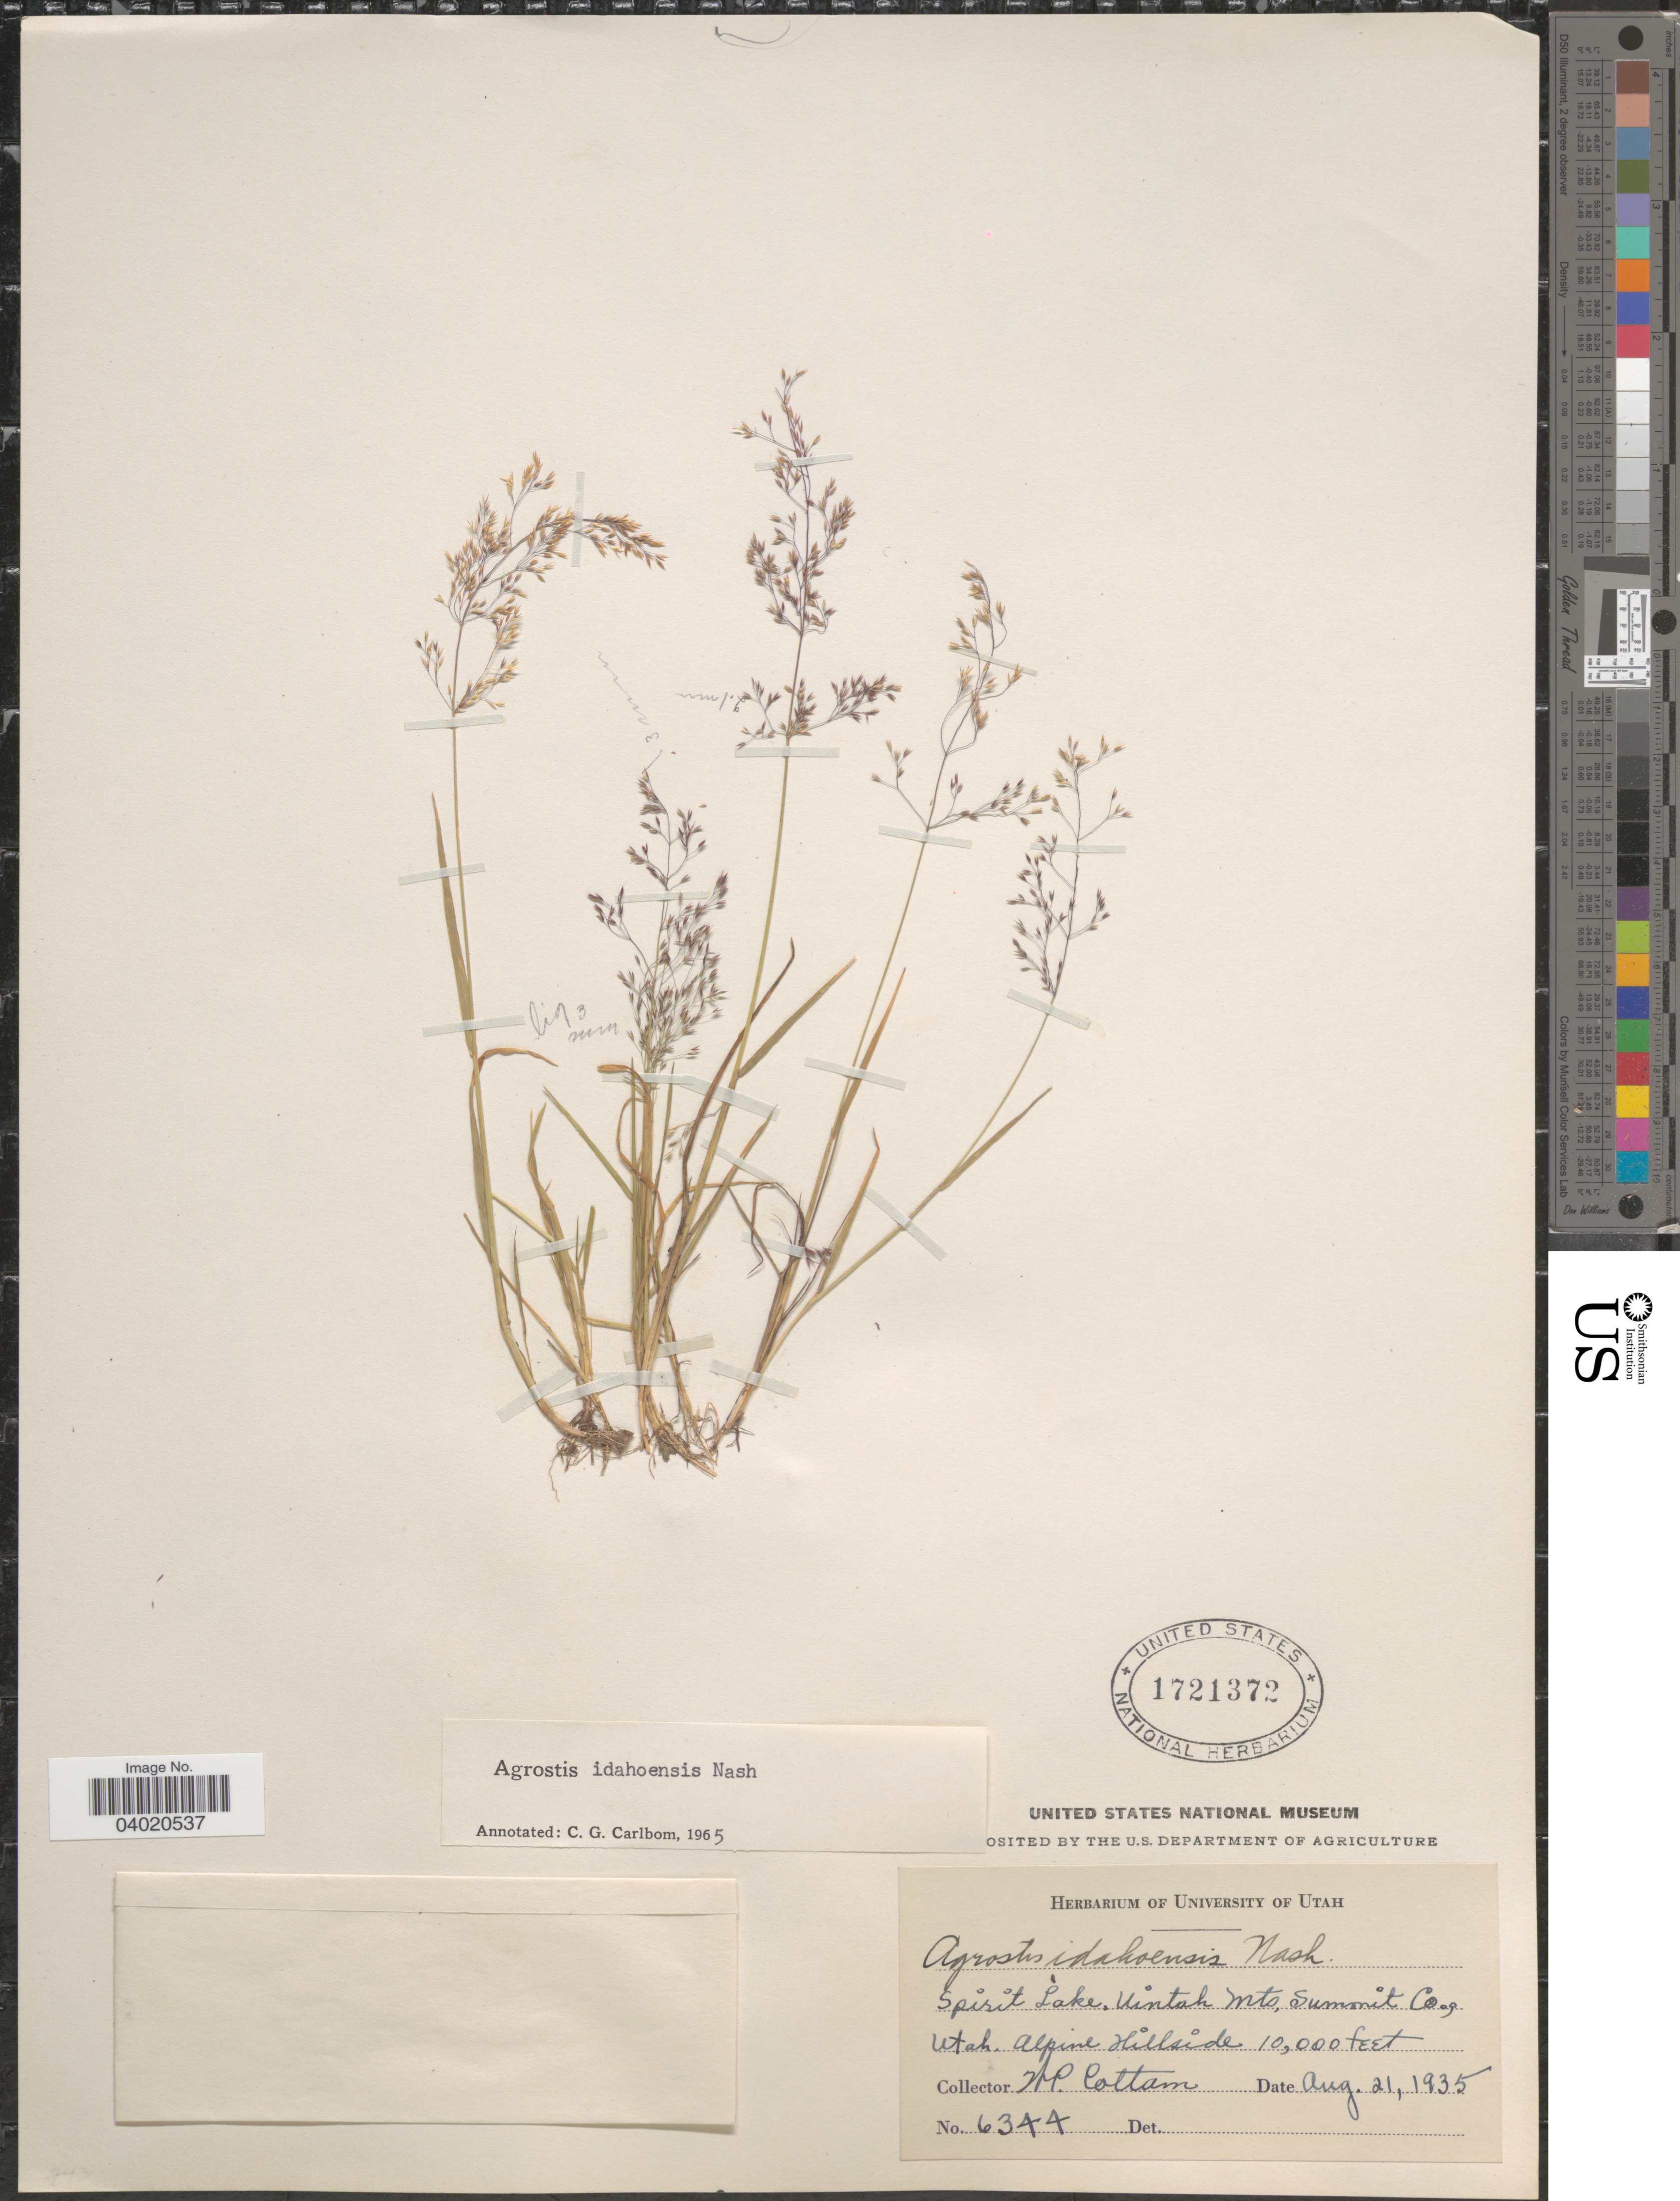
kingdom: Plantae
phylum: Tracheophyta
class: Liliopsida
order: Poales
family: Poaceae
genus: Agrostis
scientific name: Agrostis idahoensis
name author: Nash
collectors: W. Cottam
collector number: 6344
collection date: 1935-08-21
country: United States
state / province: Utah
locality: Spirit Lake. Uintah Mts, Summit Co.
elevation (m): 3048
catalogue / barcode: US 1721372